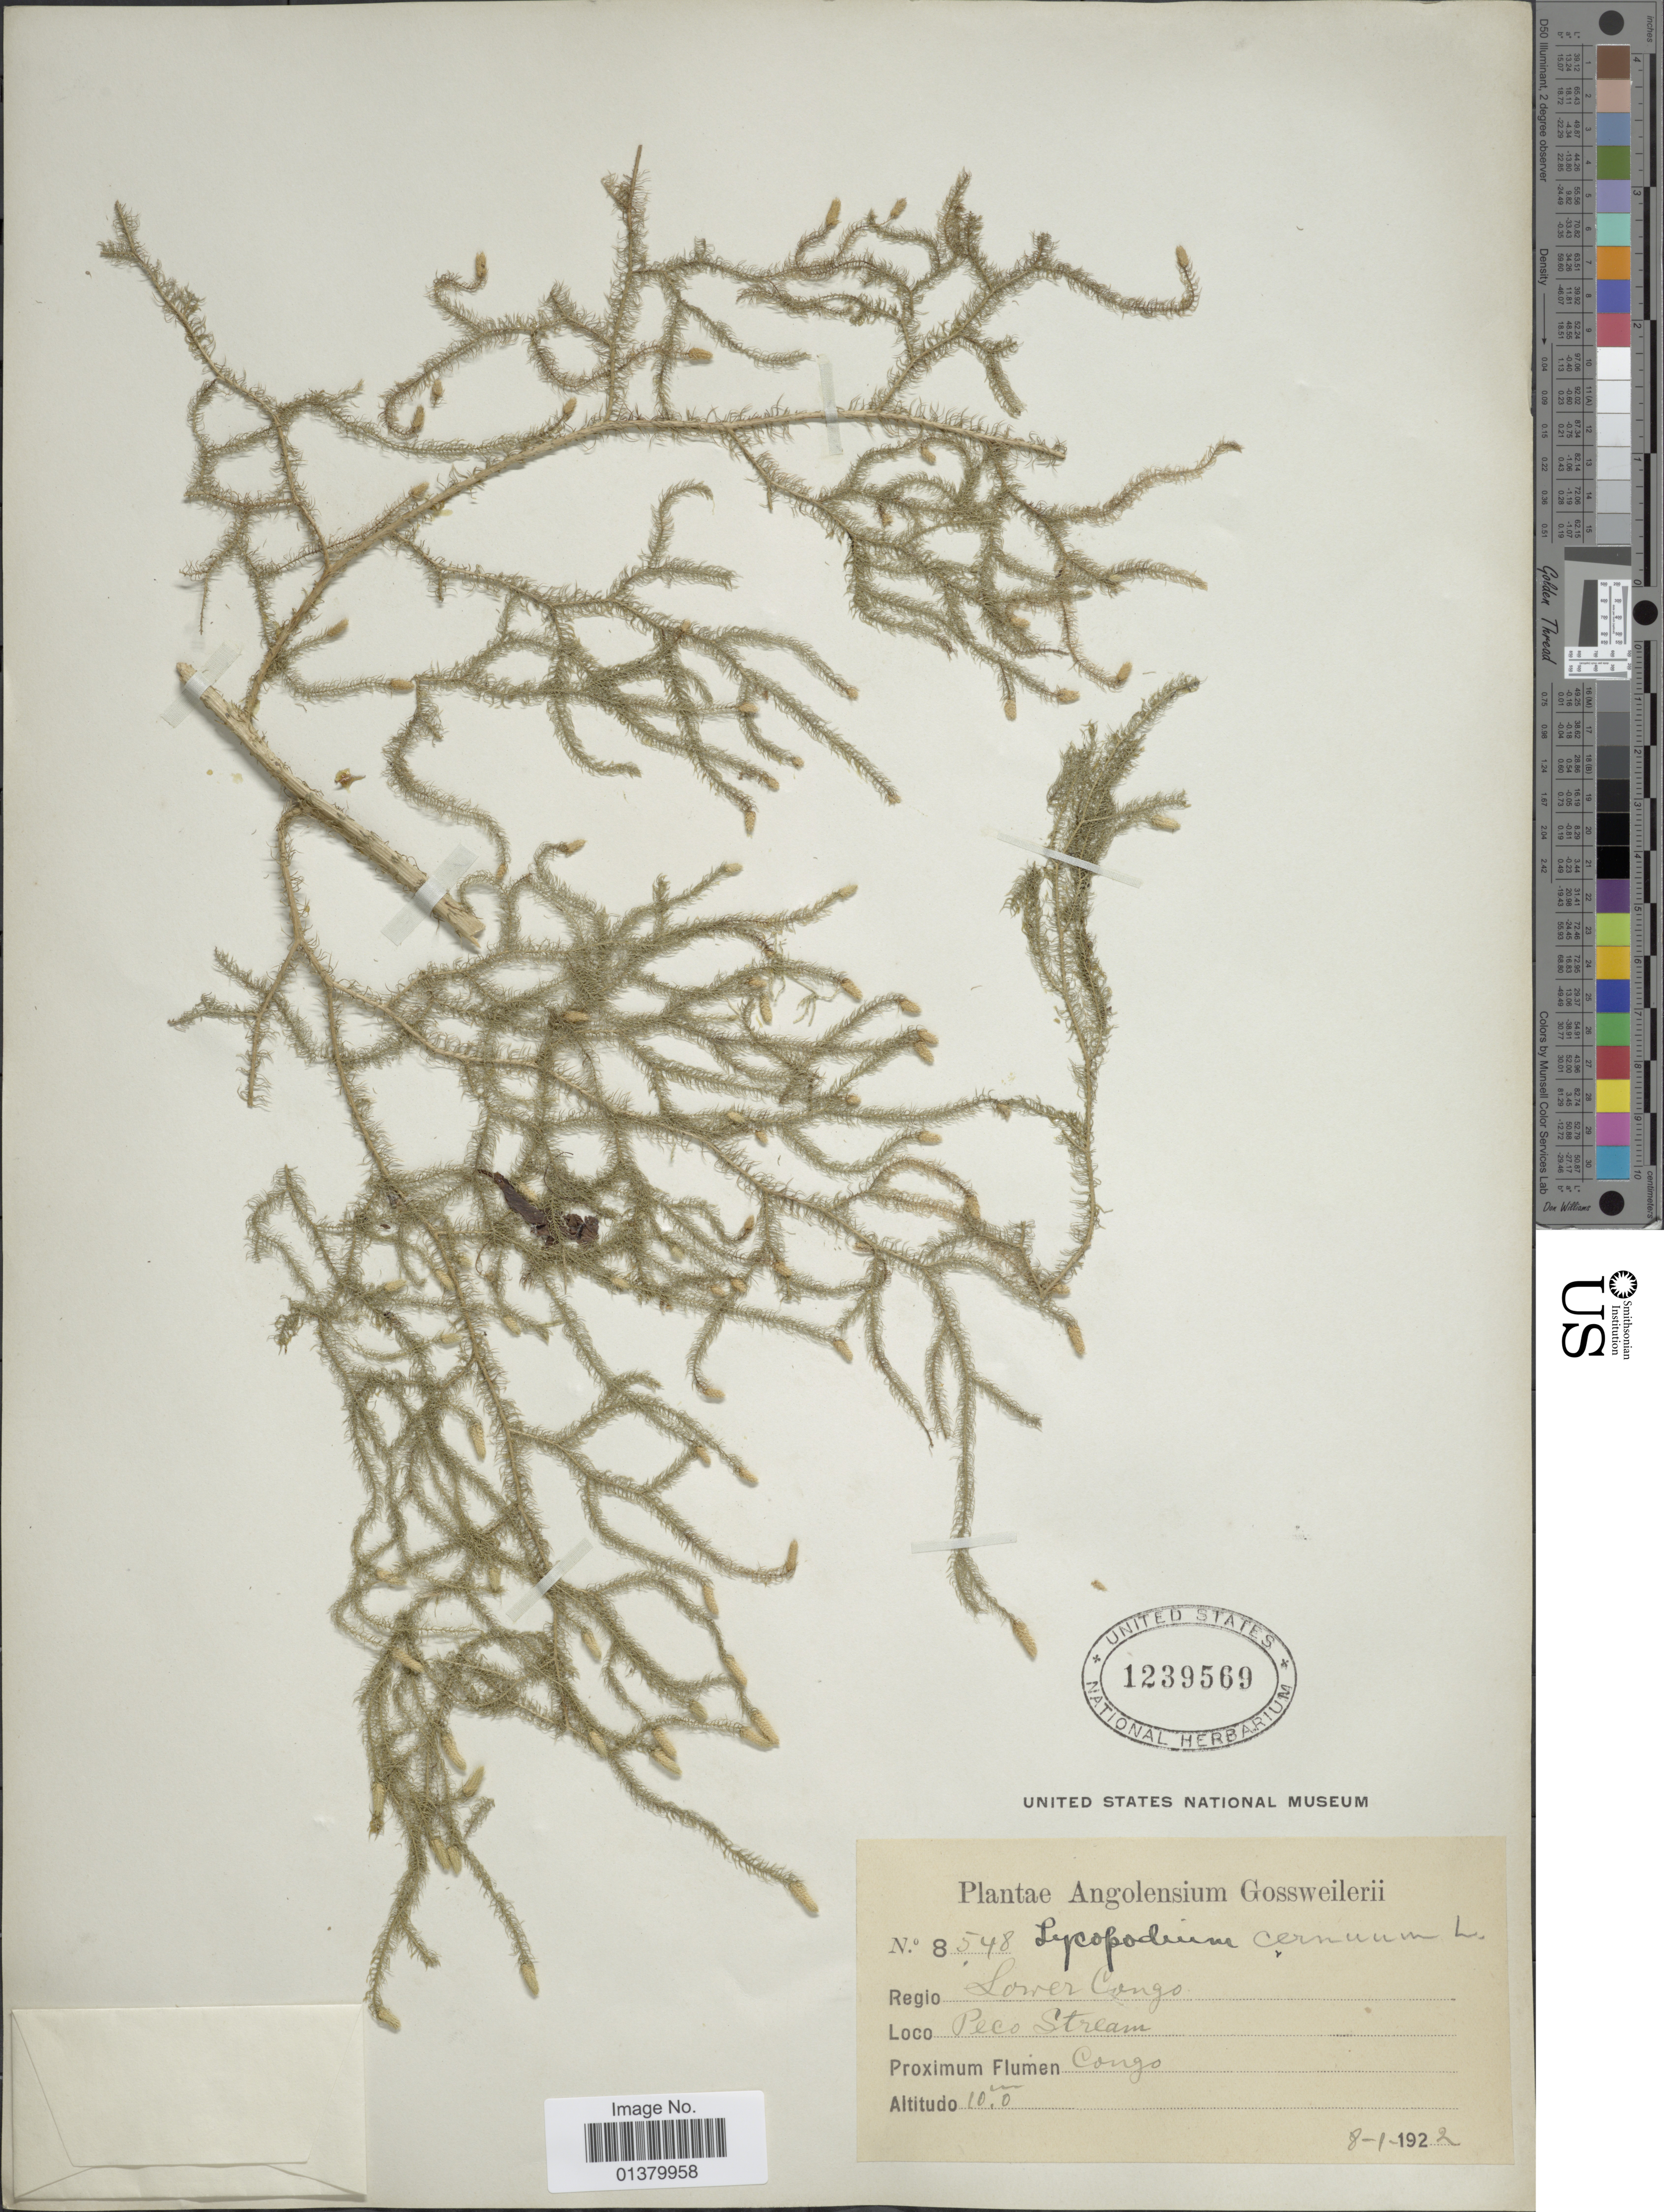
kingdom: Plantae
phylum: Tracheophyta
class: Lycopodiopsida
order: Lycopodiales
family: Lycopodiaceae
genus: Palhinhaea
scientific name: Palhinhaea cernua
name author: (L.) Vasc. & Franco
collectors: Gossweiler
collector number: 8548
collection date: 1922-01-08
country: Congo, Democratic Republic of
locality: Regio Lower Congo, Peco Stream.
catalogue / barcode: US 1239569